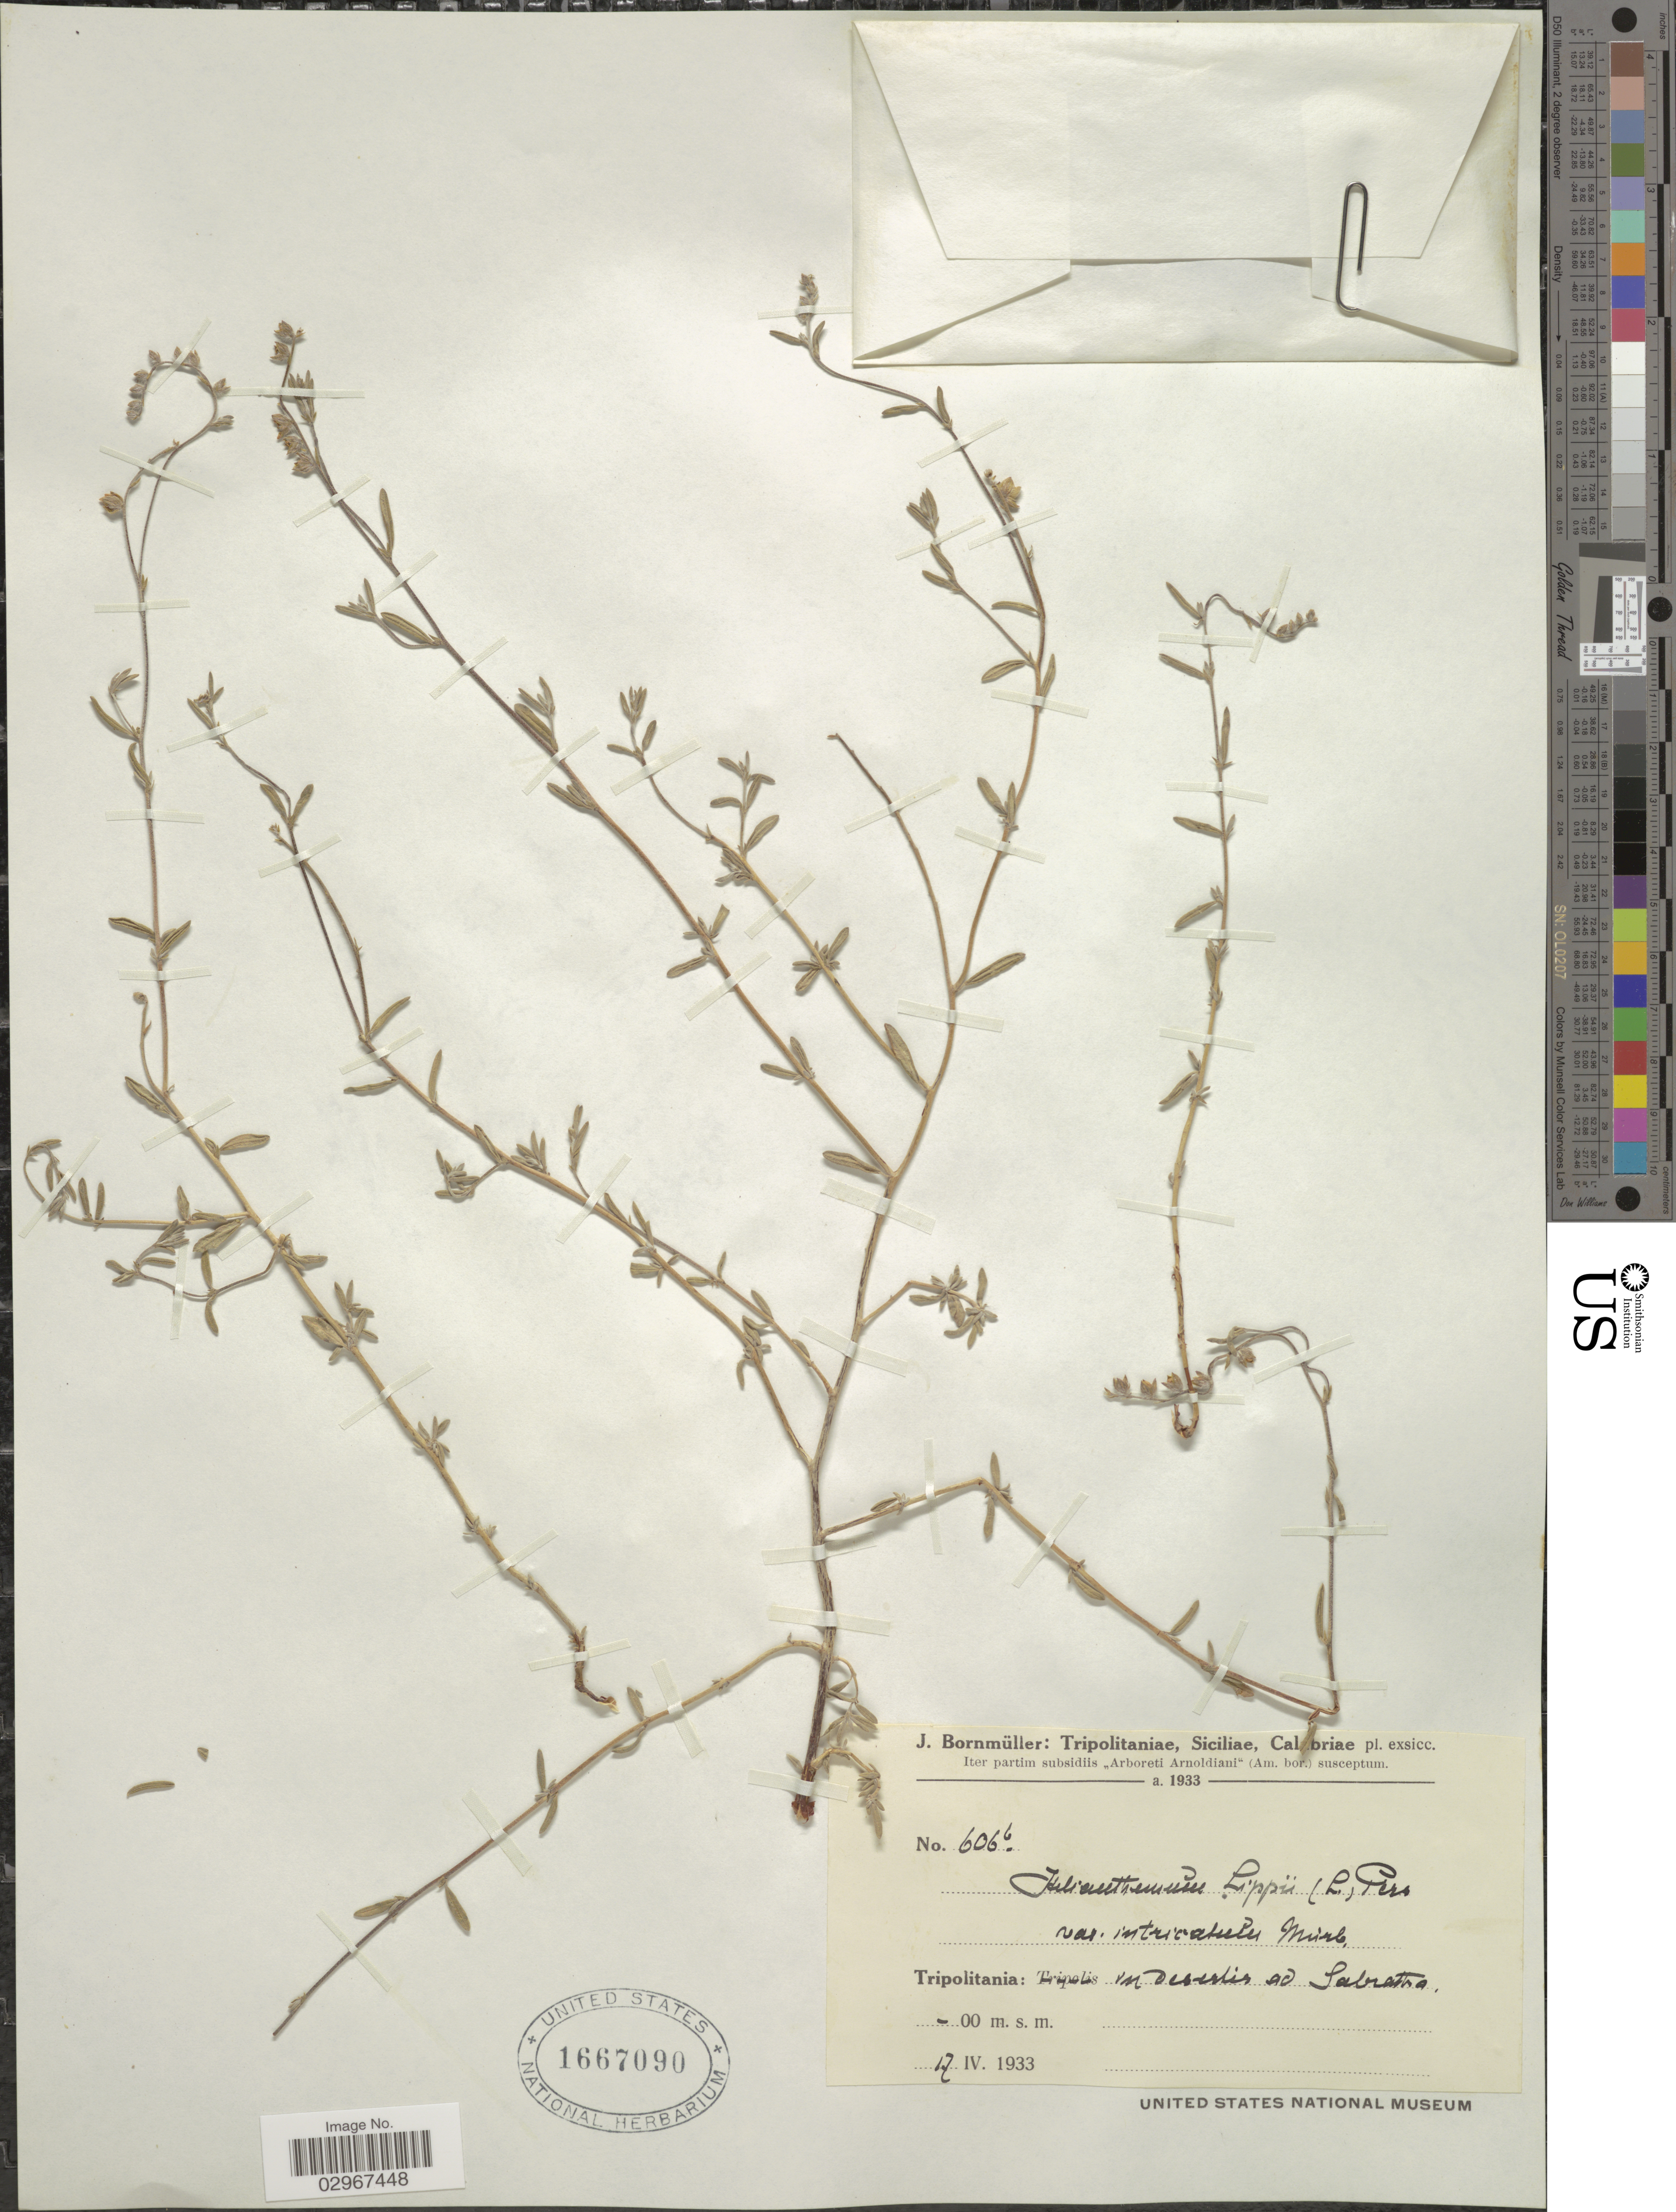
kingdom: Plantae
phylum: Tracheophyta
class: Magnoliopsida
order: Malvales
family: Cistaceae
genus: Helianthemum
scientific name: Helianthemum lippii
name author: (L.) Dum. Cours.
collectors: J. Bornmüller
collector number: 606b*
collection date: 1933-04-17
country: Libya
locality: Tripolitania: in desertis ad Sabratha.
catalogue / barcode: US 1667090